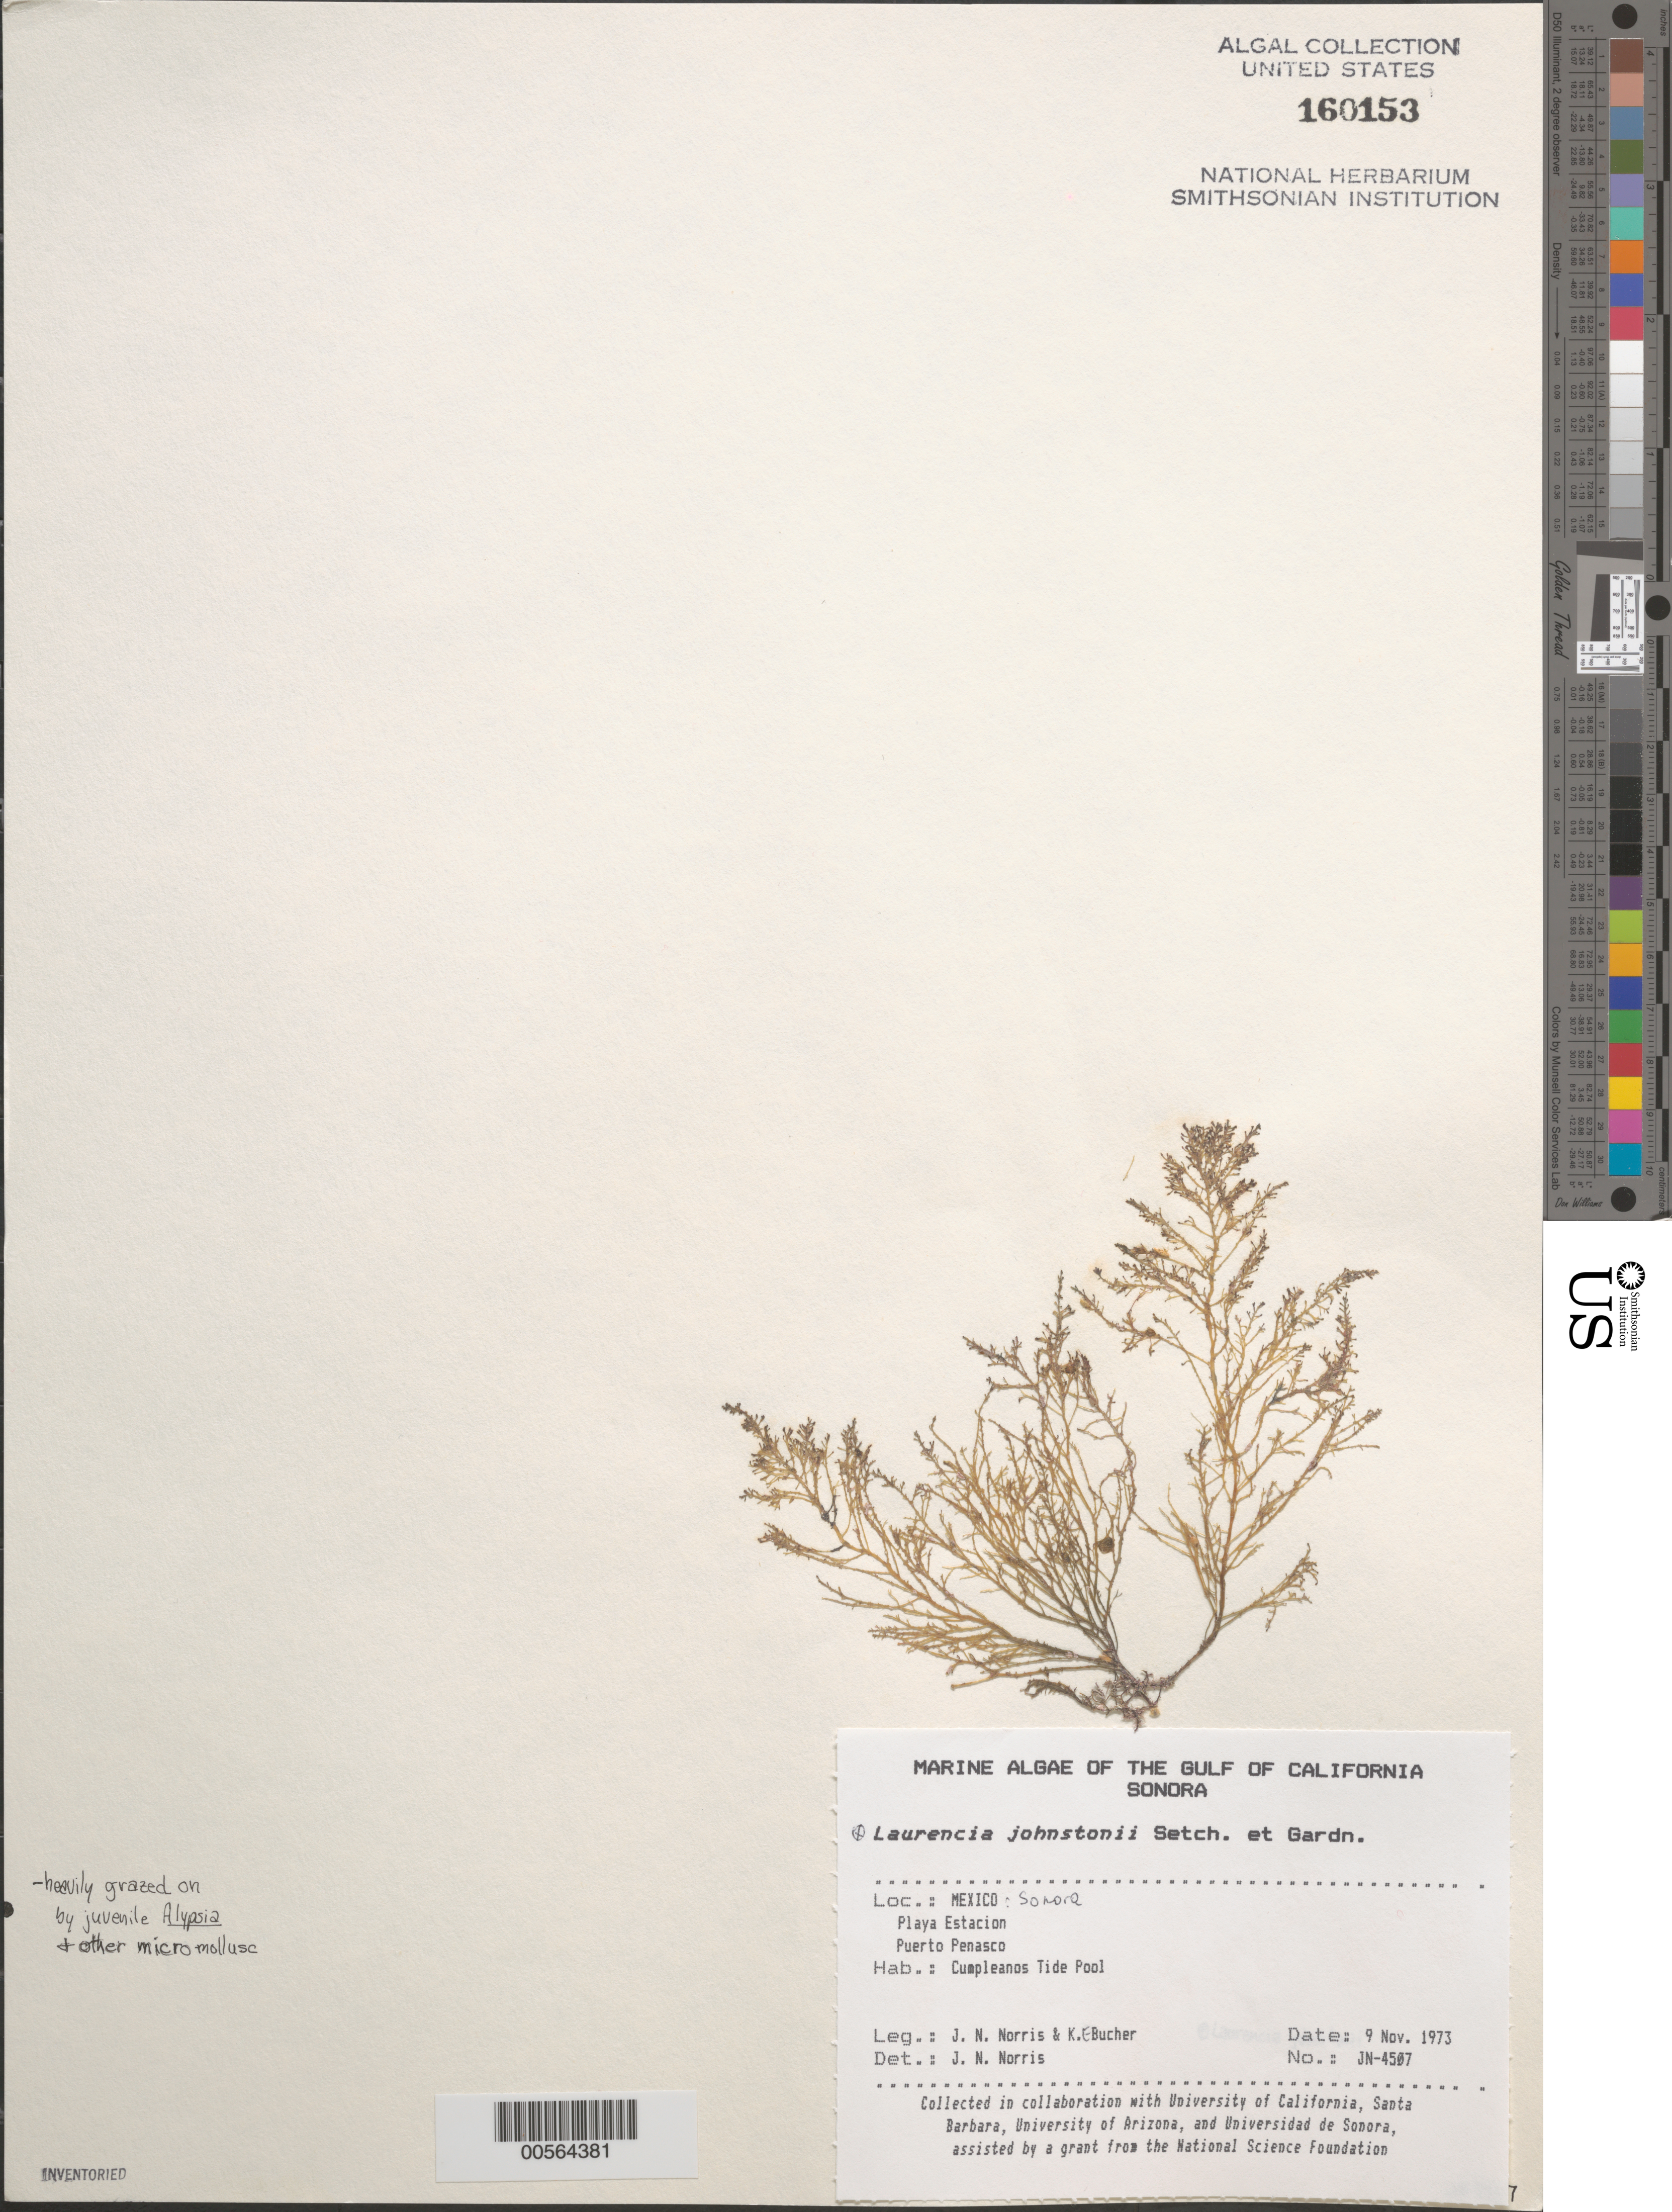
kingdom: Plantae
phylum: Rhodophyta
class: Florideophyceae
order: Ceramiales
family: Rhodomelaceae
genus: Laurencia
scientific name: Laurencia johnstonii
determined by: Norris, James N.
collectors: J. N. Norris & K. E. Bucher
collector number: JN-4507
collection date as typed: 09 Nov 1973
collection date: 1973-11-09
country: Mexico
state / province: Sonora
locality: Playa Estacion, Puerto Penasco, Cumpleanos Tide Pool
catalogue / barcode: US 160153